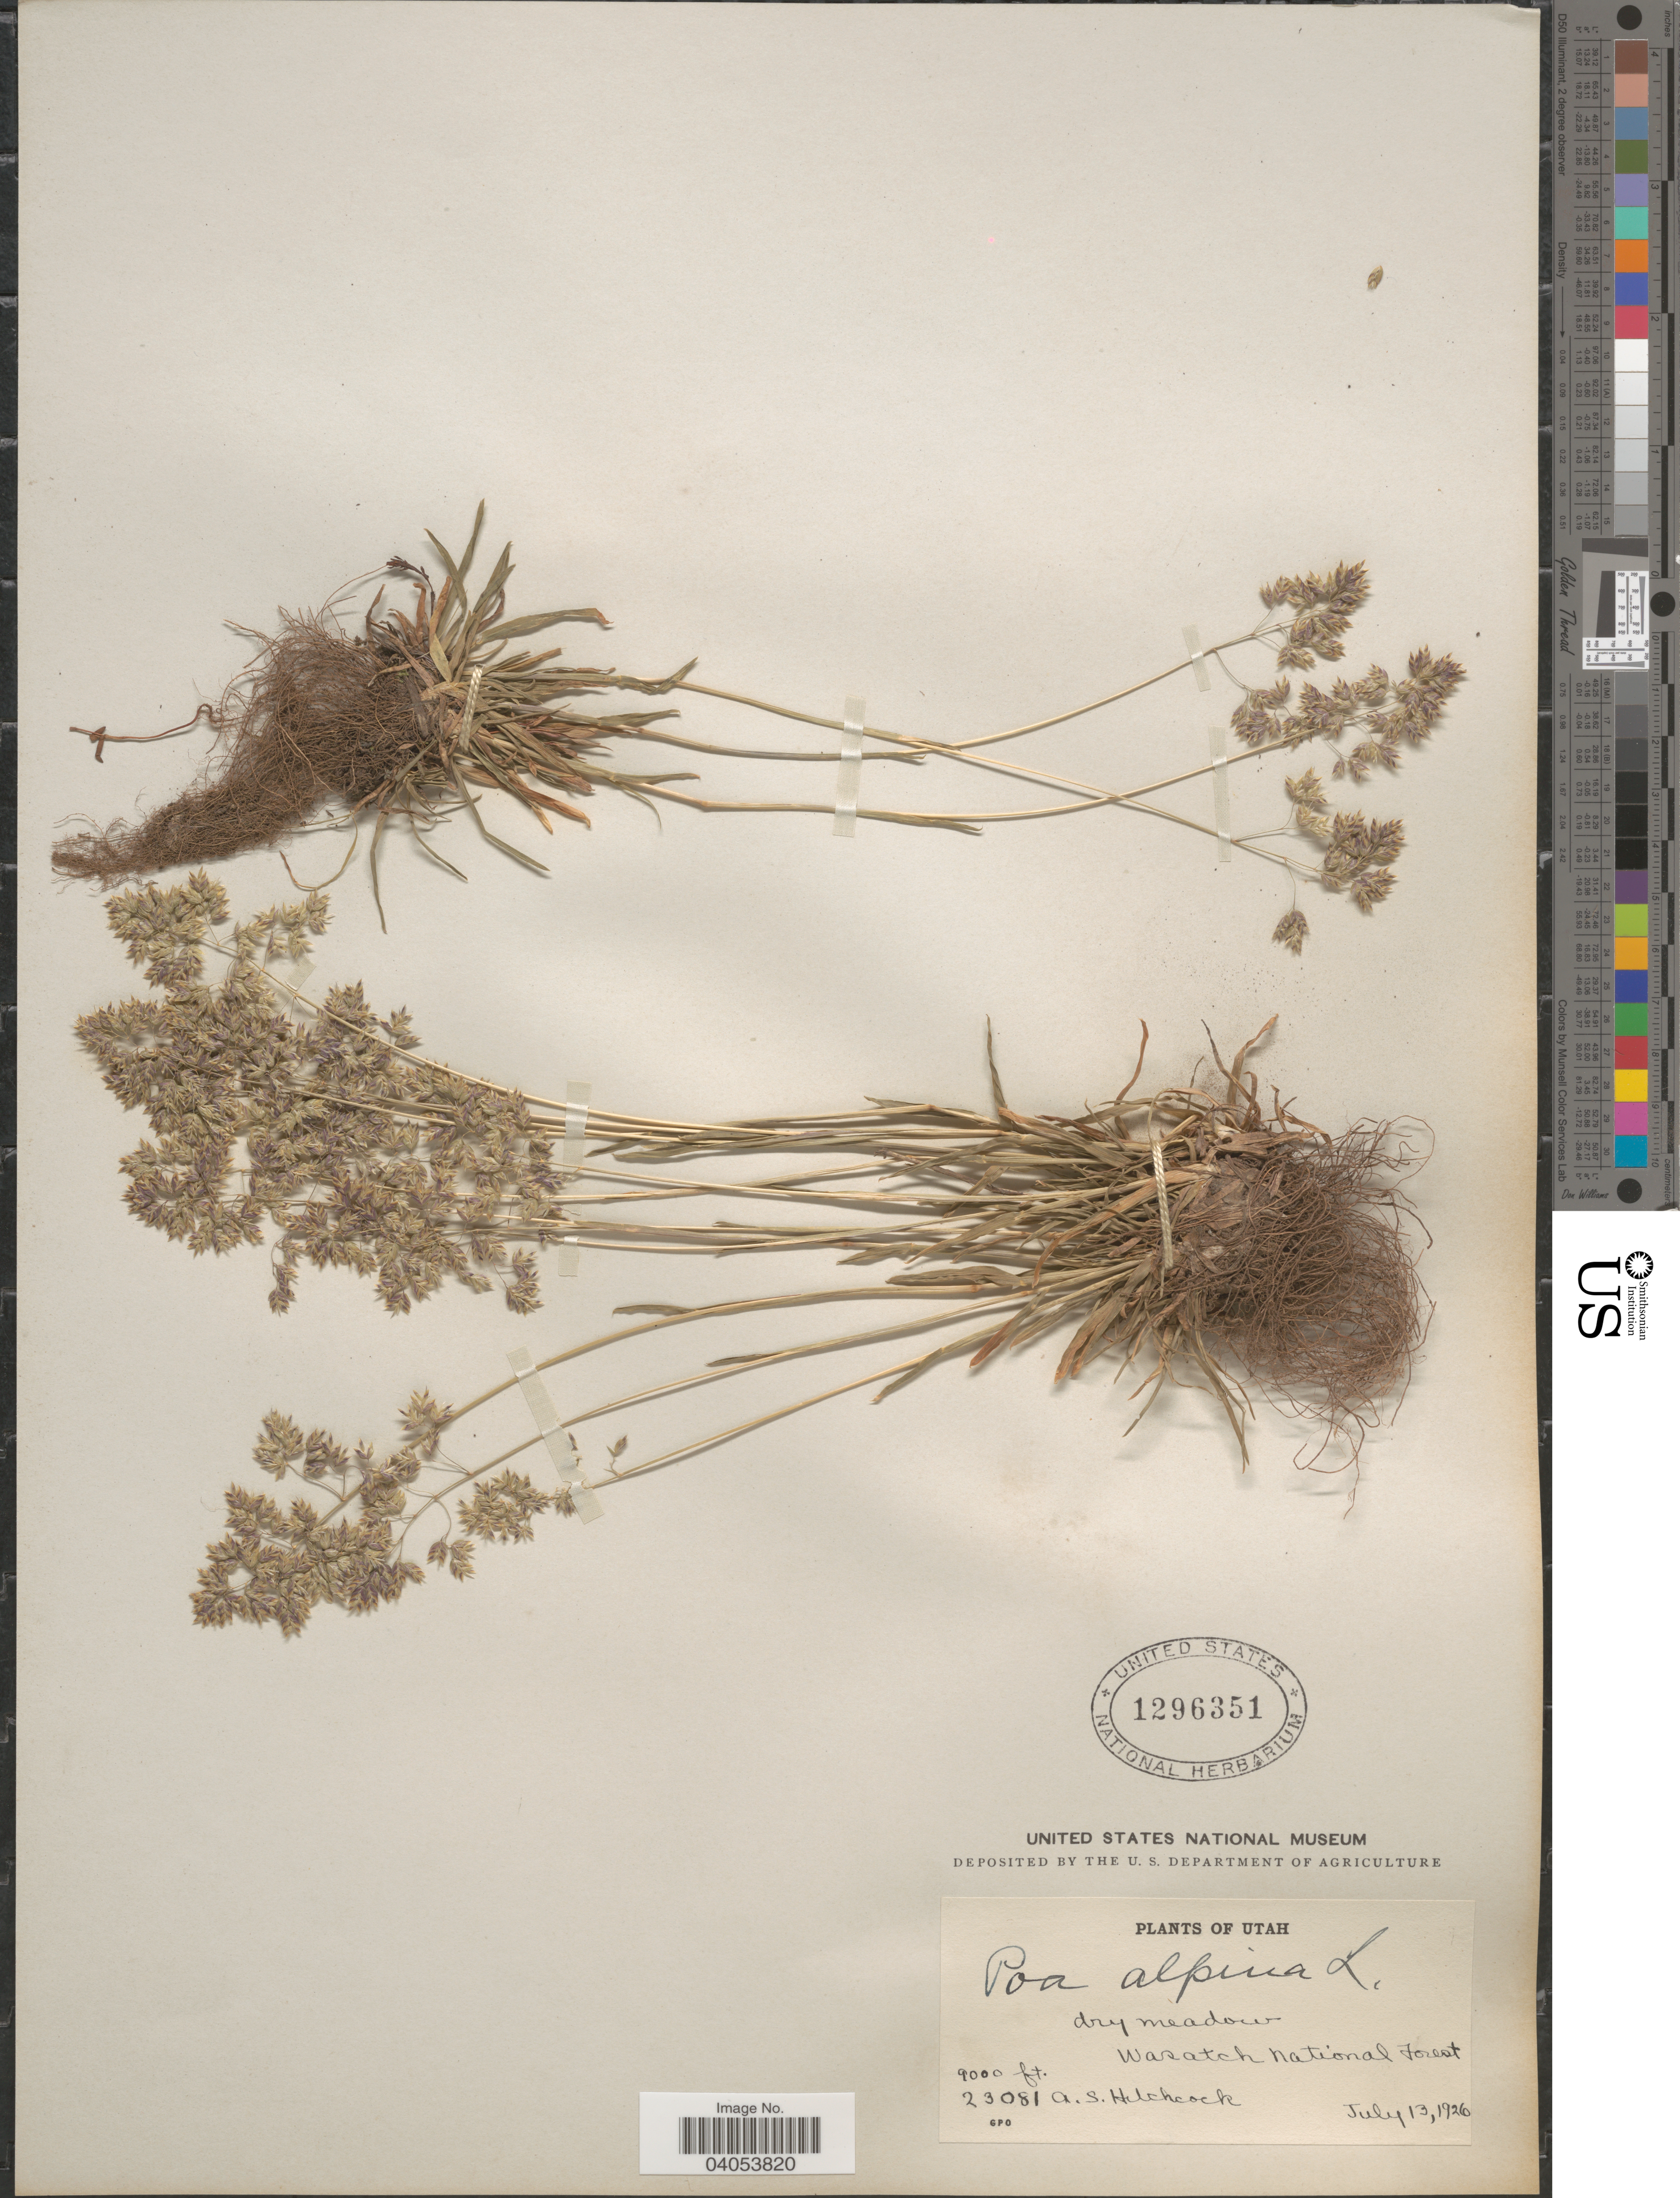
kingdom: Plantae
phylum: Tracheophyta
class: Liliopsida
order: Poales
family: Poaceae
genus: Poa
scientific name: Poa alpina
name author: L.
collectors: A. S. Hitchcock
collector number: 23081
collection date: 1926-07-13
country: United States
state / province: Utah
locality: Wasatch National Forest.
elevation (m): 2743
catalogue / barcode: US 1296351